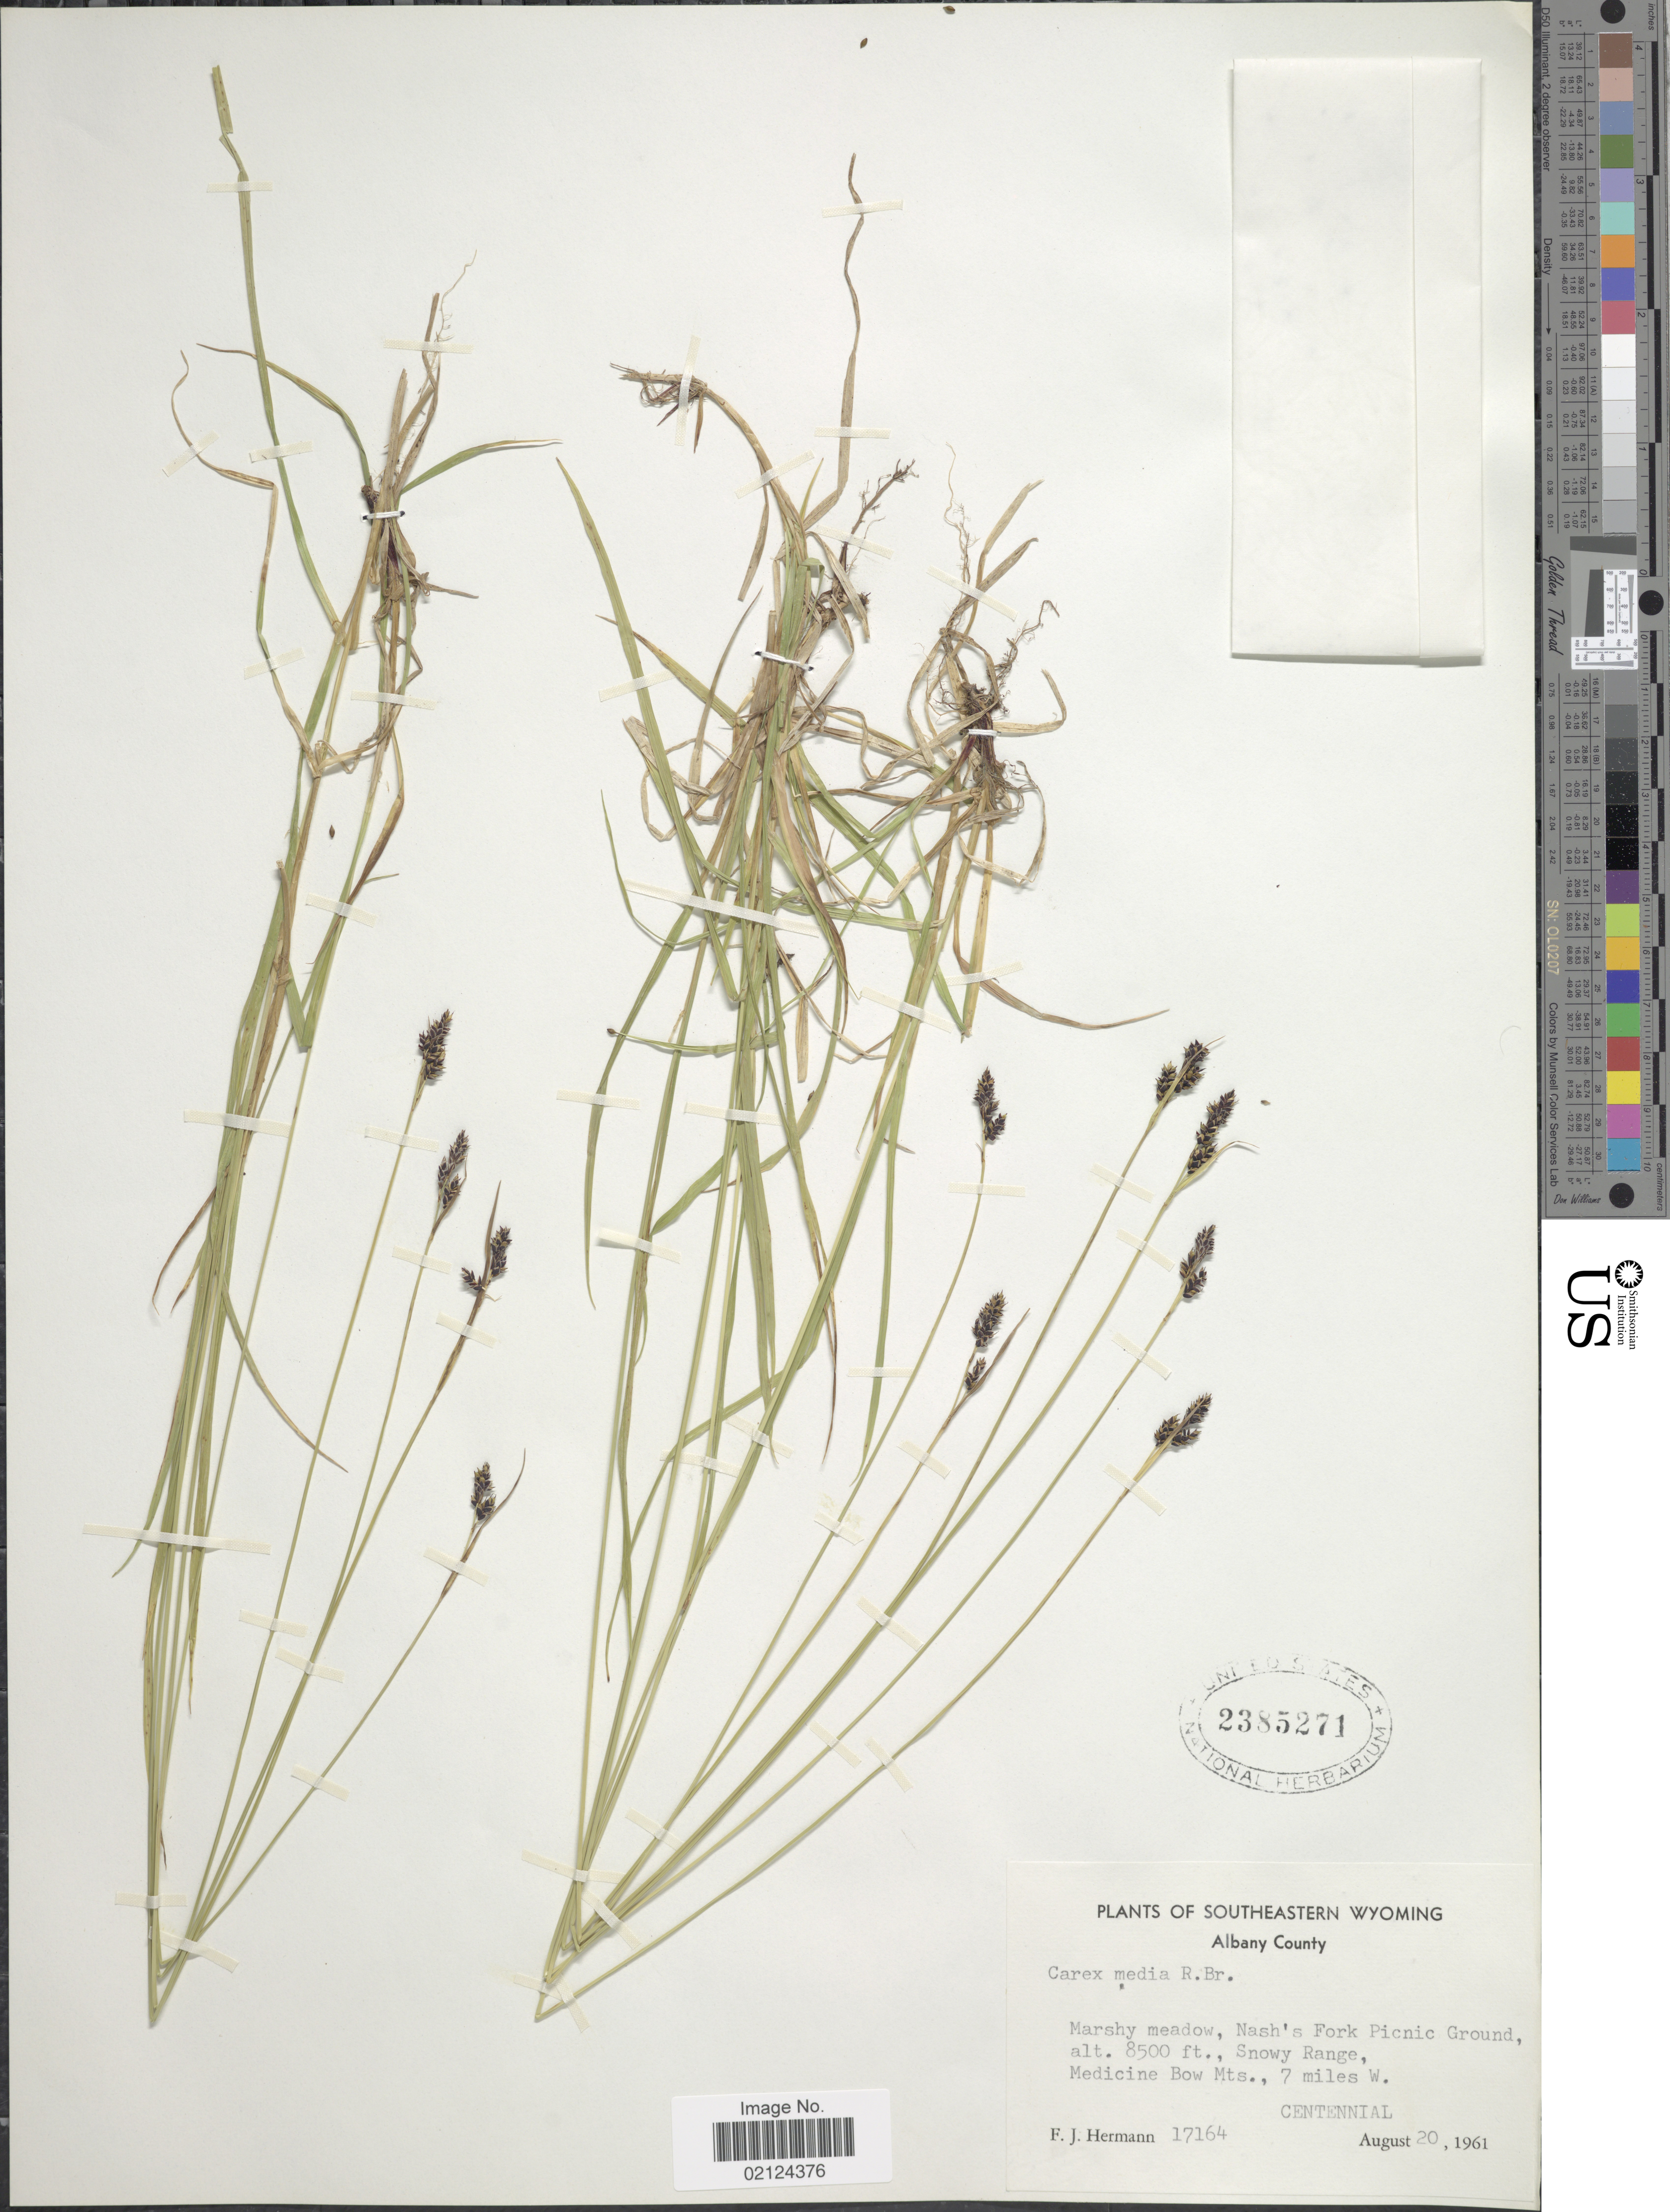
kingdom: Plantae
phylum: Tracheophyta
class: Liliopsida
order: Poales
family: Cyperaceae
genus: Carex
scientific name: Carex media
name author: R. Br.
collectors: F. J. Hermann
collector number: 17164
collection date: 1961-08-20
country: United States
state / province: Wyoming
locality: Southeastern Wyoming, Albany County, Nash' s Fork Picnic Ground, Snowy Range, Medicine Bow Mts., 7 miles W. Centennial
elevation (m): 2591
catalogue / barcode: US 2385271